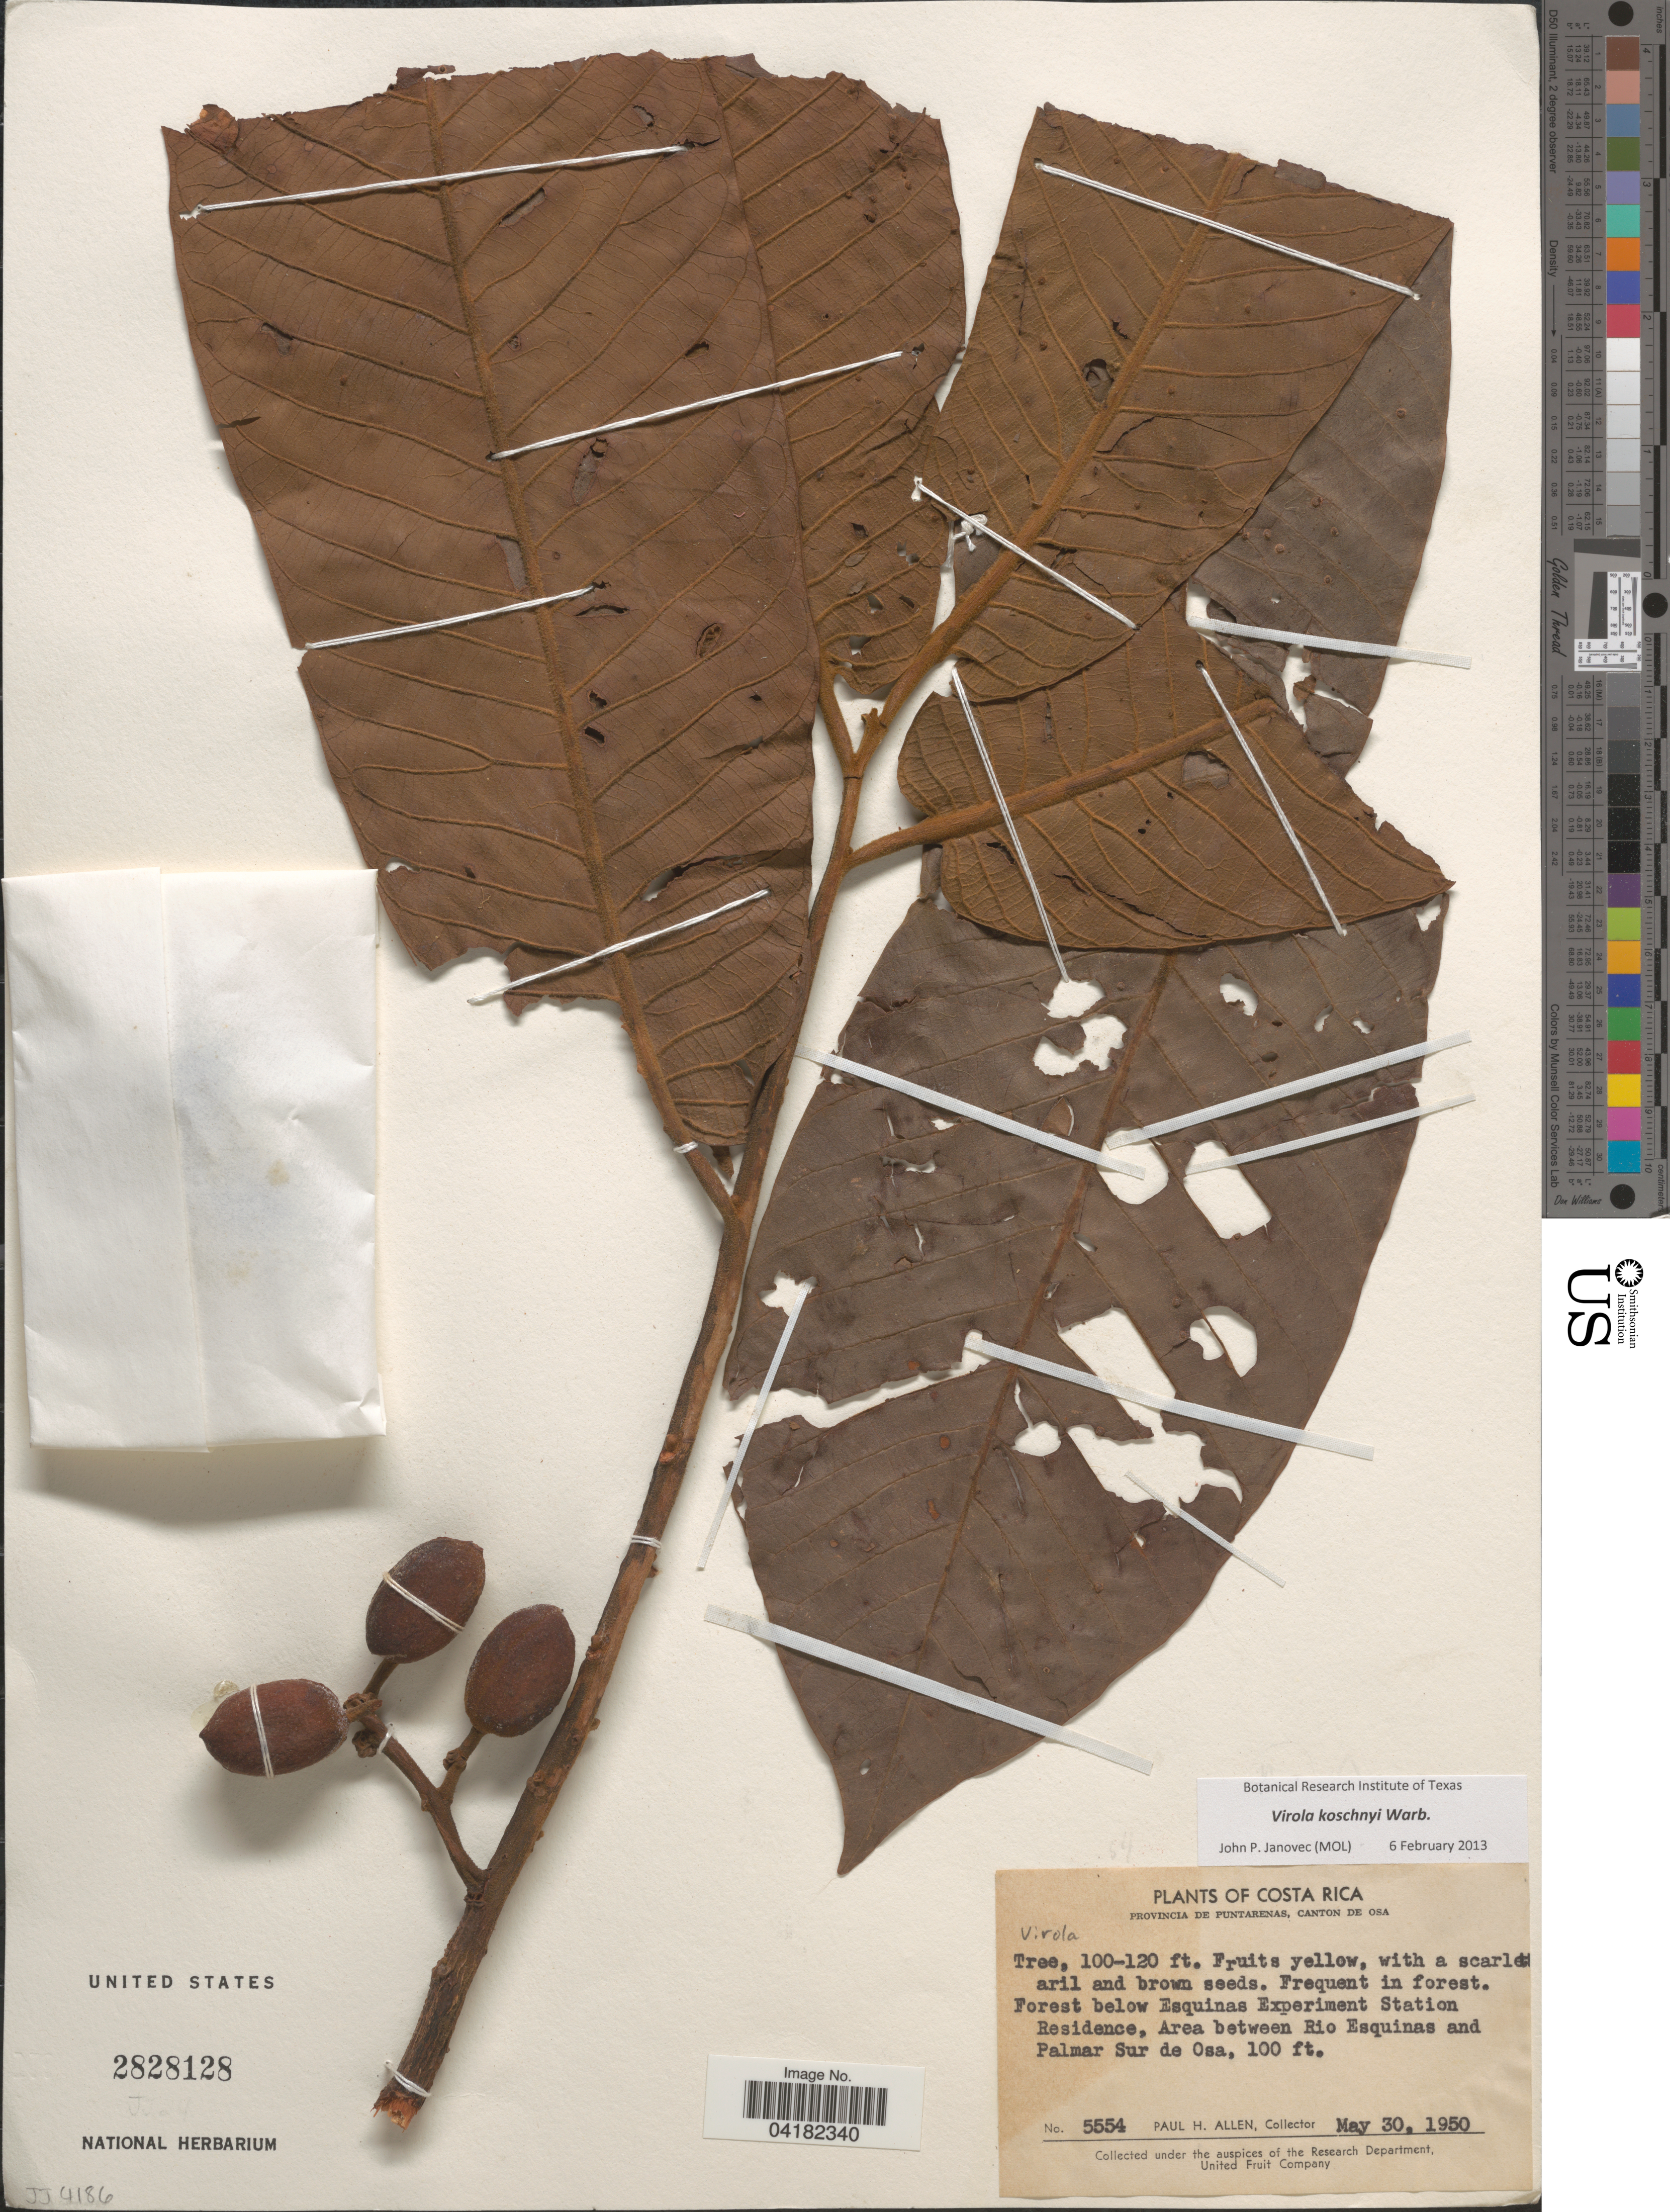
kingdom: Plantae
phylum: Tracheophyta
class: Magnoliopsida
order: Magnoliales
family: Myristicaceae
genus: Virola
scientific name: Virola koschnyi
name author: Warb.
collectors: P. H. Allen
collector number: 5554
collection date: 1950-05-30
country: Costa Rica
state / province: Puntarenas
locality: Canton de Osa. Forest below Esquinas Experiment Station Residence, Area between Rio Esquinas and Palmar Sur de Osa.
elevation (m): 30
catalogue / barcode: US 2828128